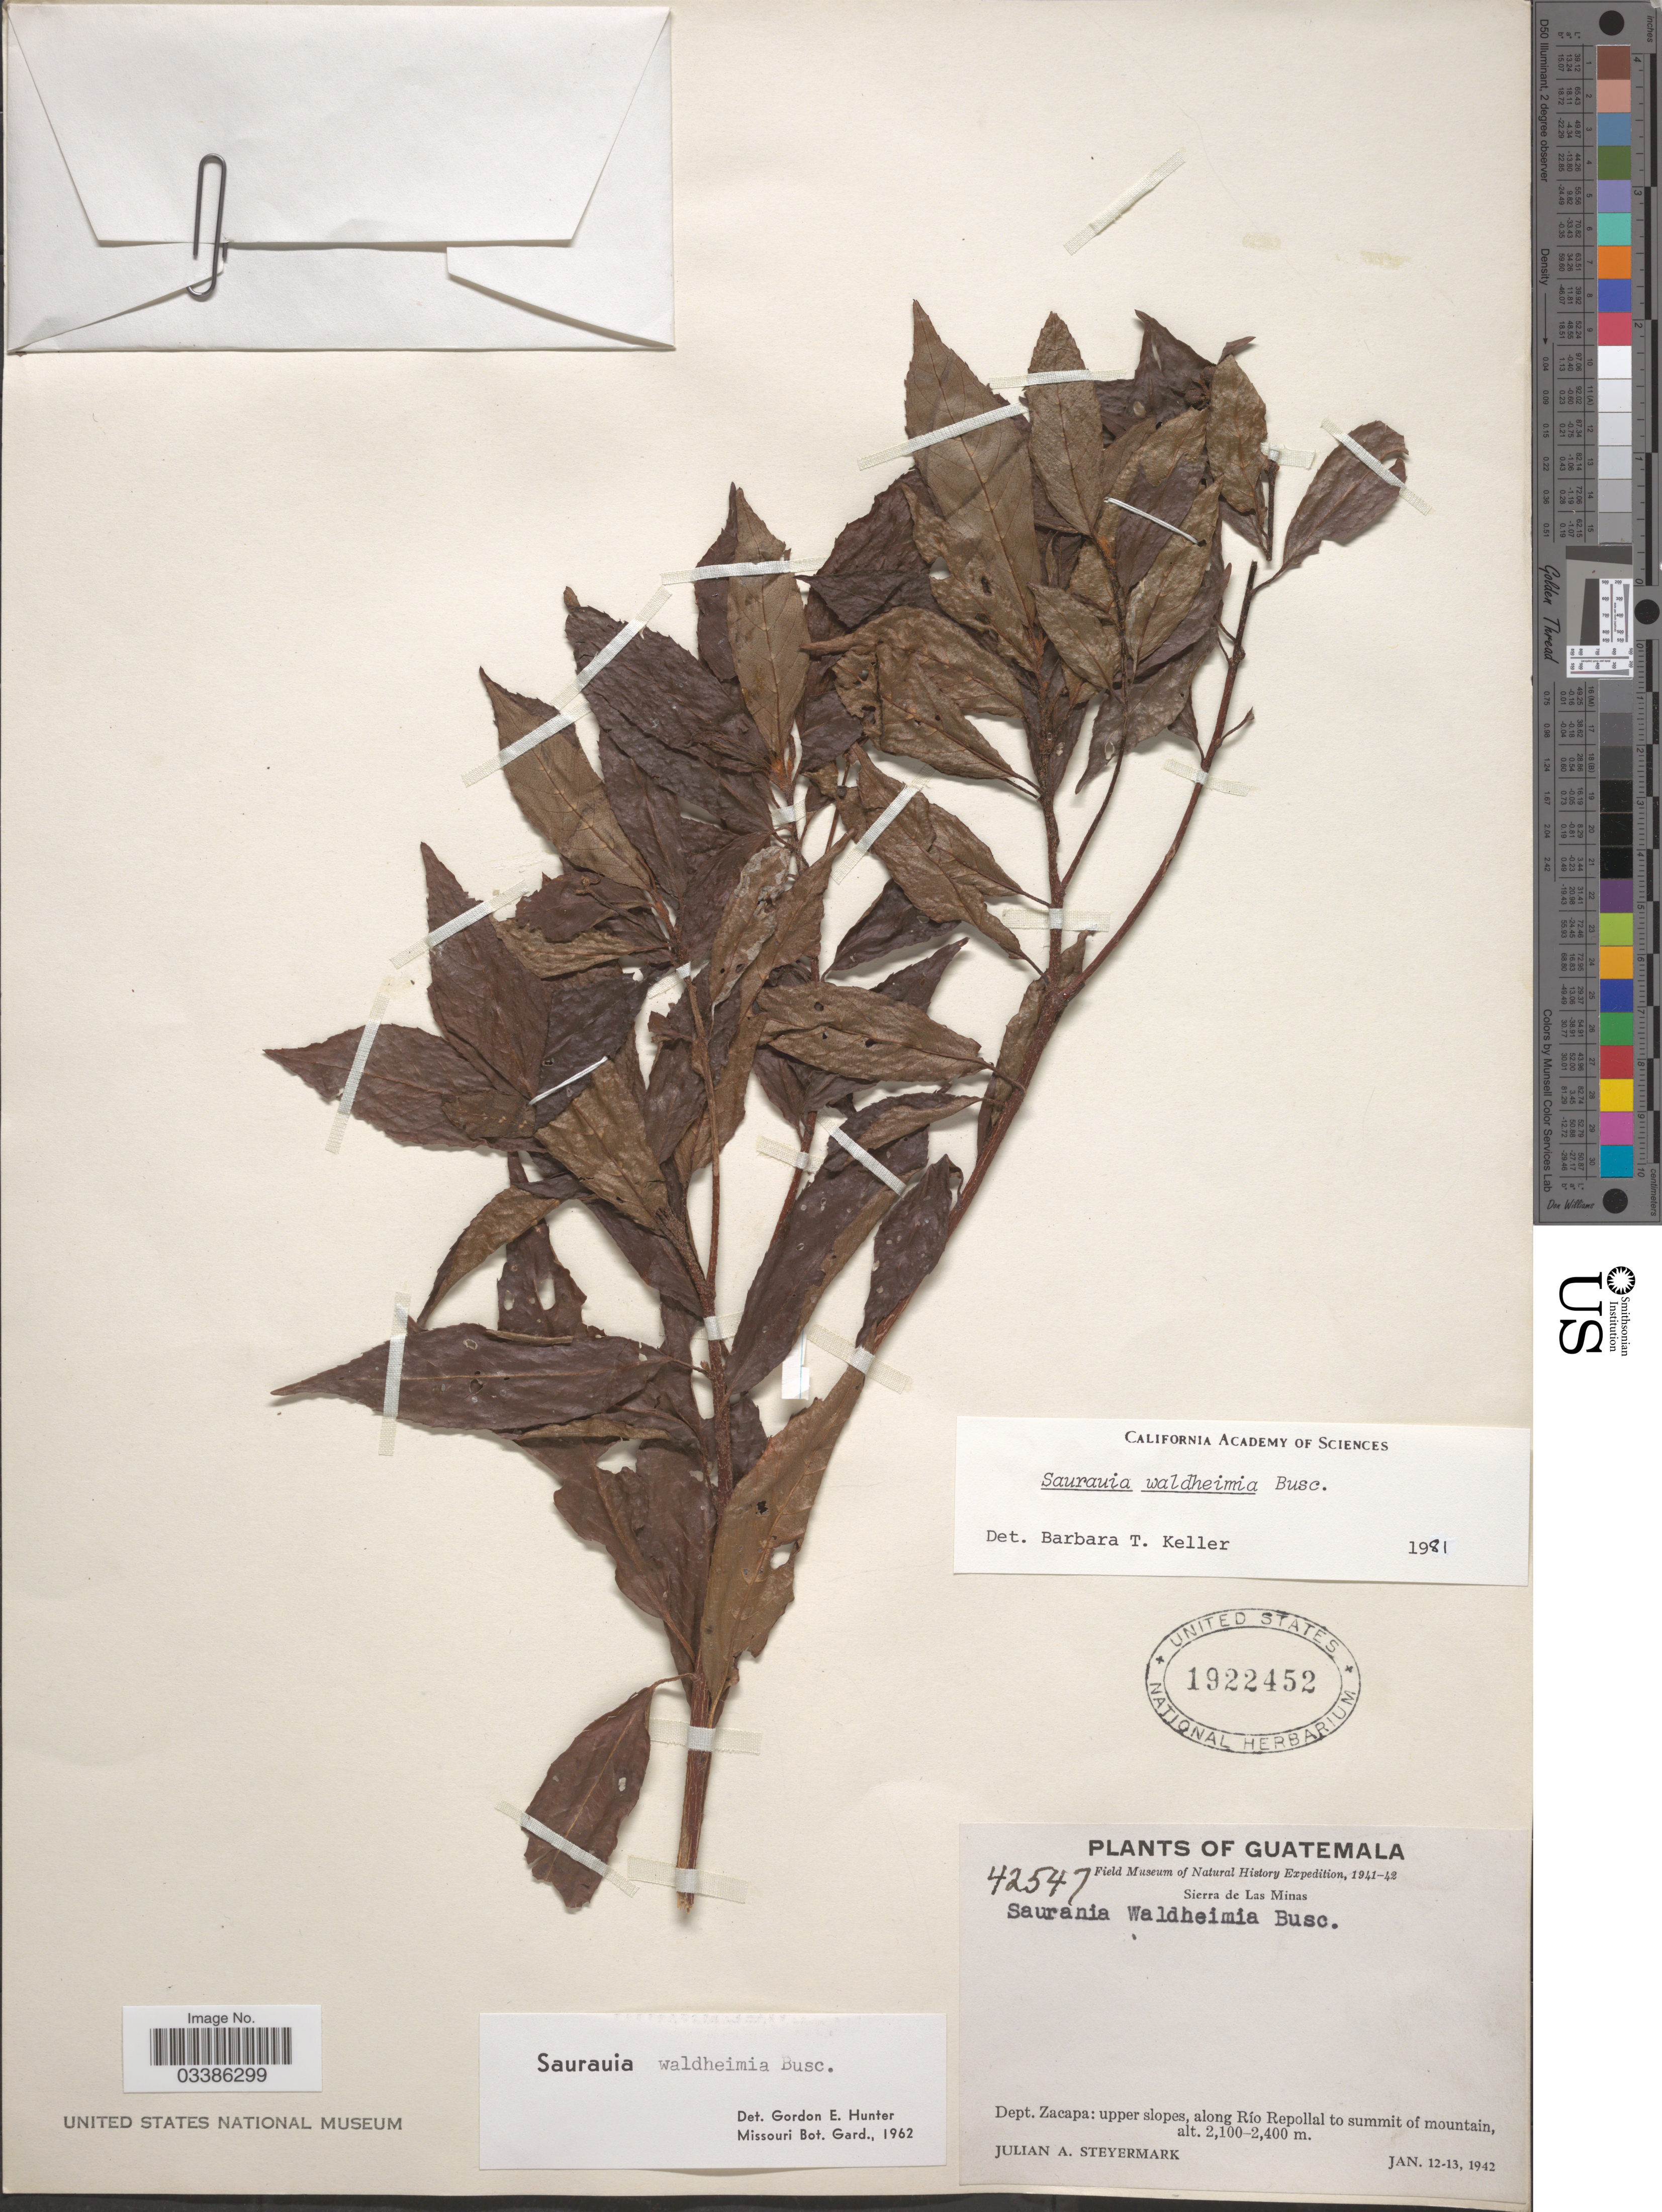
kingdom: Plantae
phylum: Tracheophyta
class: Magnoliopsida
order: Ericales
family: Actinidiaceae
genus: Saurauia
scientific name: Saurauia waldheimii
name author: Buscal.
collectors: J. Steyermark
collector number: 42547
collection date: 1942-01-12/1942-01-13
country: Guatemala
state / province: Zacapa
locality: Sierra de Las Minas. Dept. Zacapa: upper slopes, along Río Repollal to summit of mountain.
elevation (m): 2100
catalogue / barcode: US 1922452